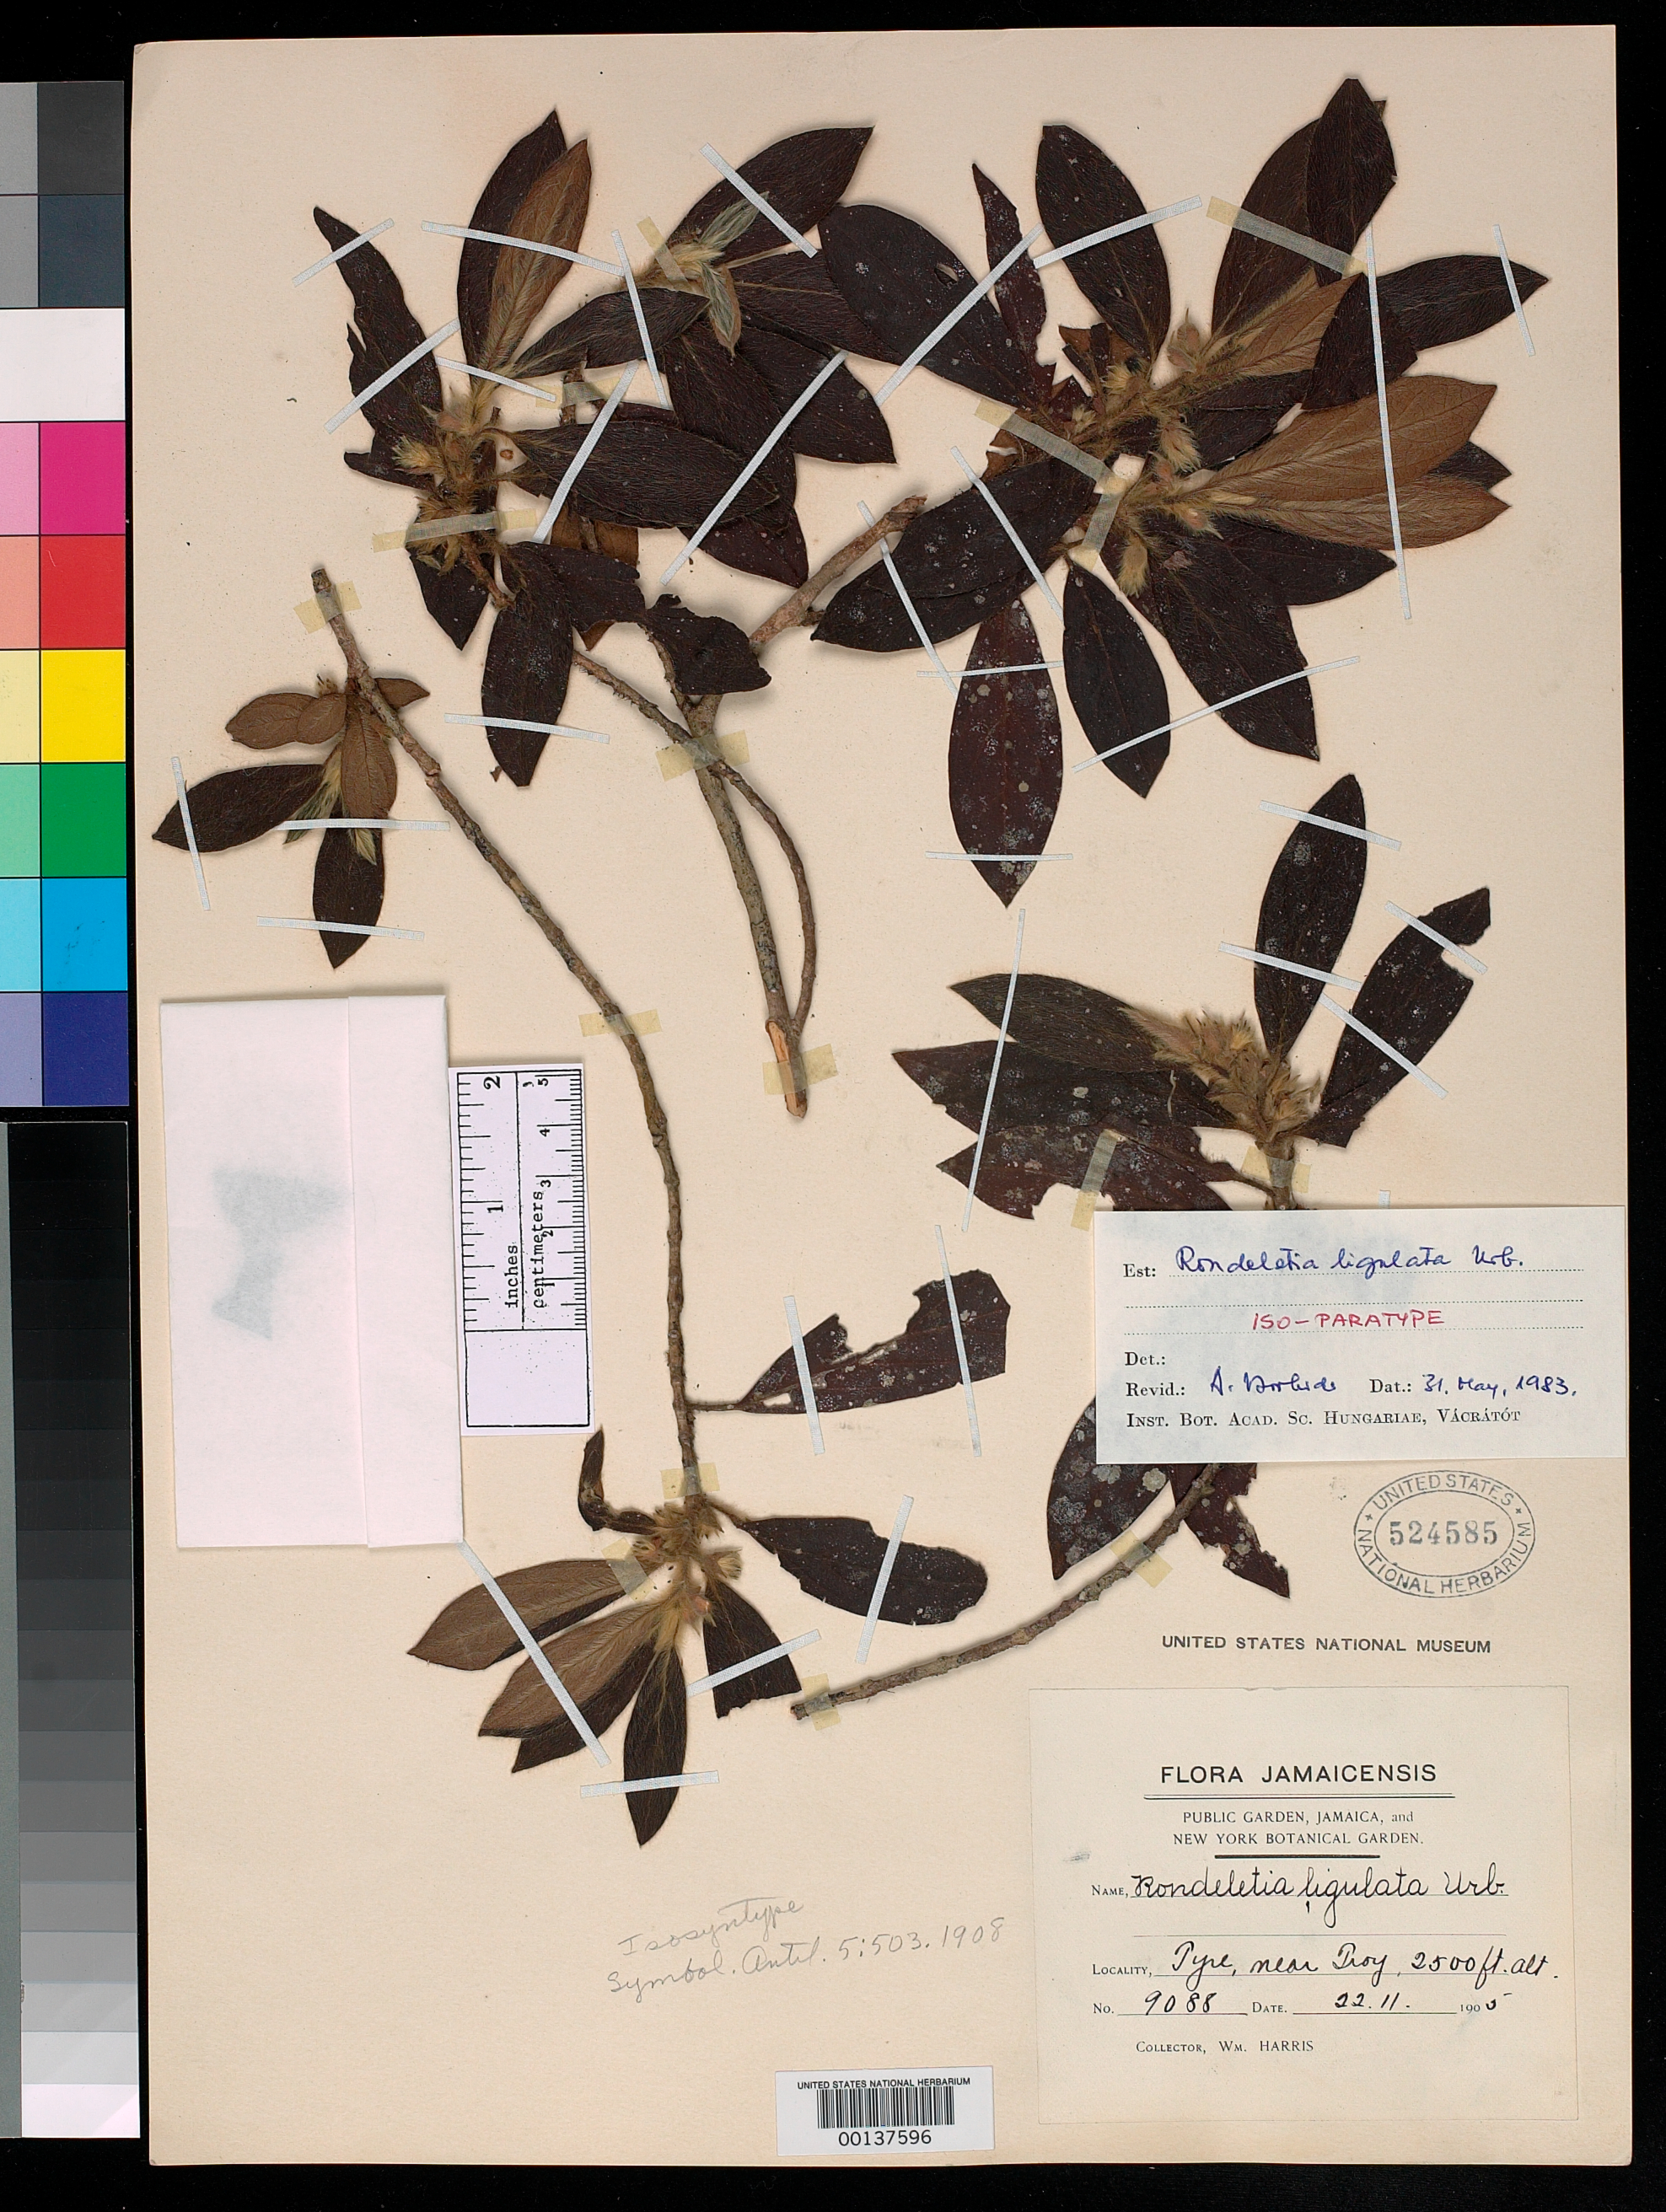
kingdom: Plantae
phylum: Tracheophyta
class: Magnoliopsida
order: Gentianales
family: Rubiaceae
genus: Rondeletia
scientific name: Rondeletia ligulata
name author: Urb.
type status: Isosyntype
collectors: W. H. Harris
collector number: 9088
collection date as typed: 22 Nov 1905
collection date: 1905-11-22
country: Jamaica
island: Greater Antilles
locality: Near Troy.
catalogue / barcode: US 524585